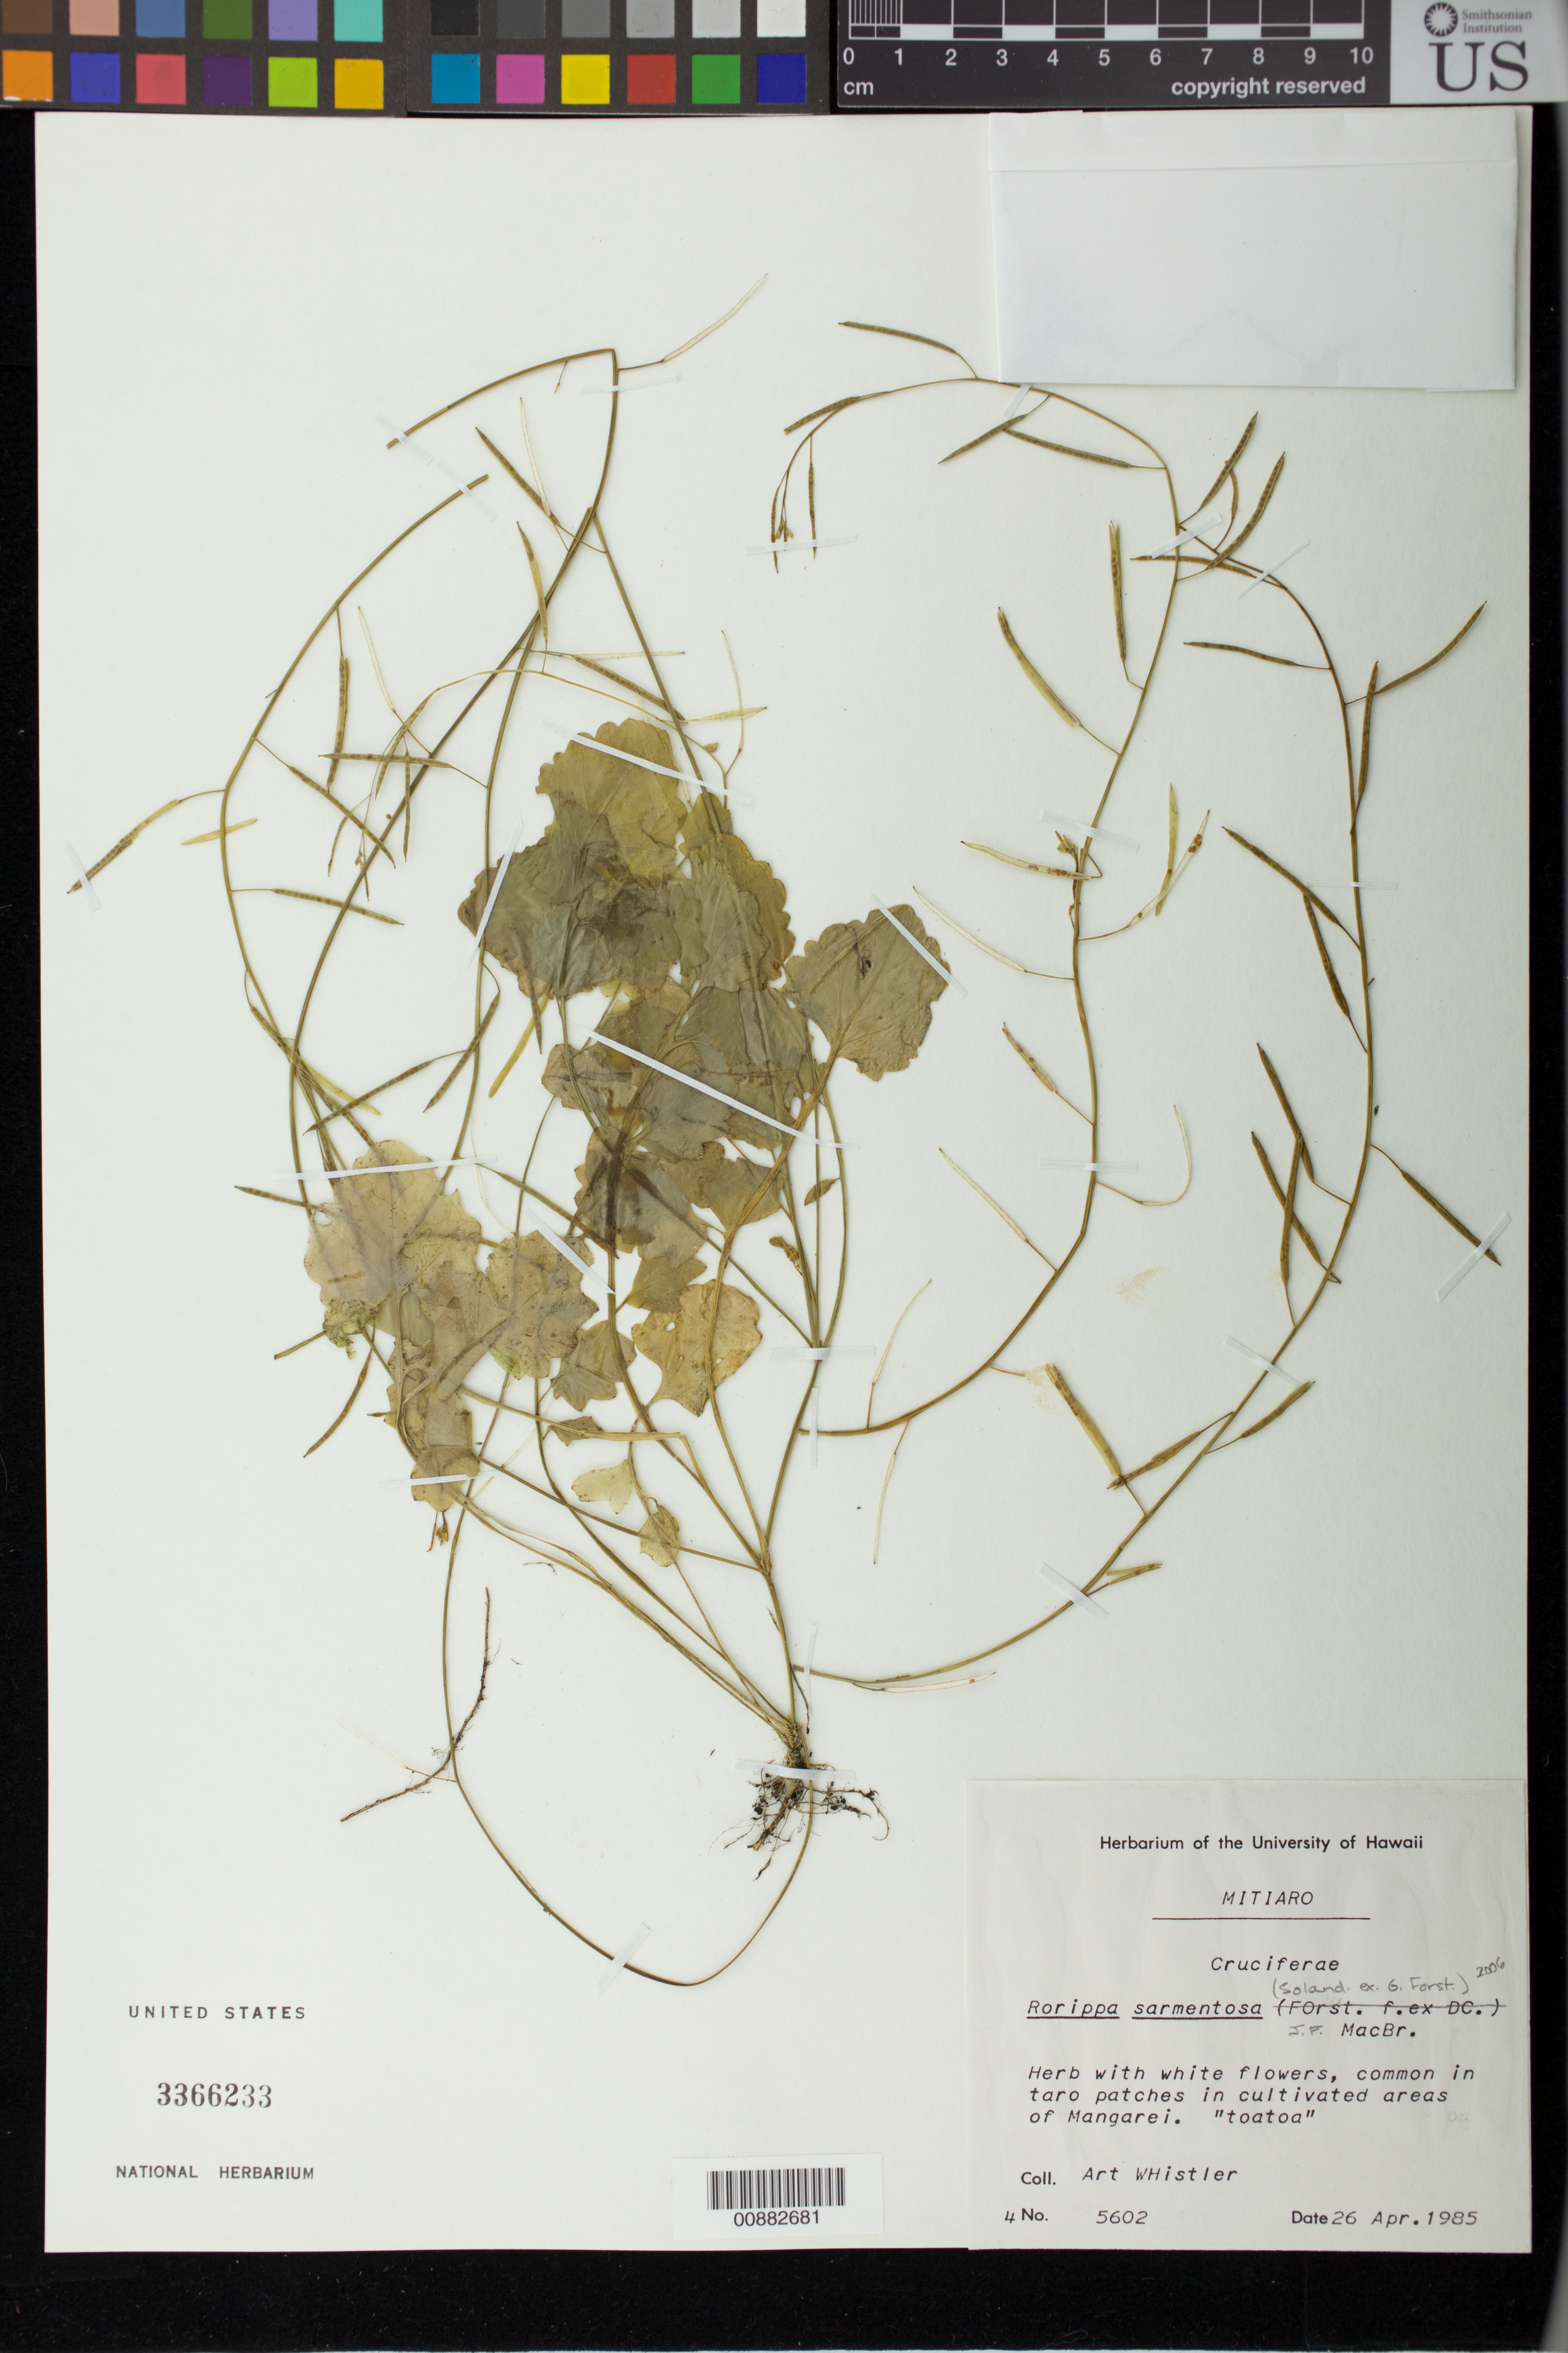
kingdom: Plantae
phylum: Tracheophyta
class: Magnoliopsida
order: Brassicales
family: Brassicaceae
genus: Rorippa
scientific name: Rorippa sarmentosa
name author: (Sol. ex G. Forst.) J.F. Macbr.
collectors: A. Whistler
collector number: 5602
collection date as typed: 26 Apr 1985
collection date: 1985-04-26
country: Cook Islands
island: Mitiaro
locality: In cultivated area of Mangarei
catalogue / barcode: US 3366233